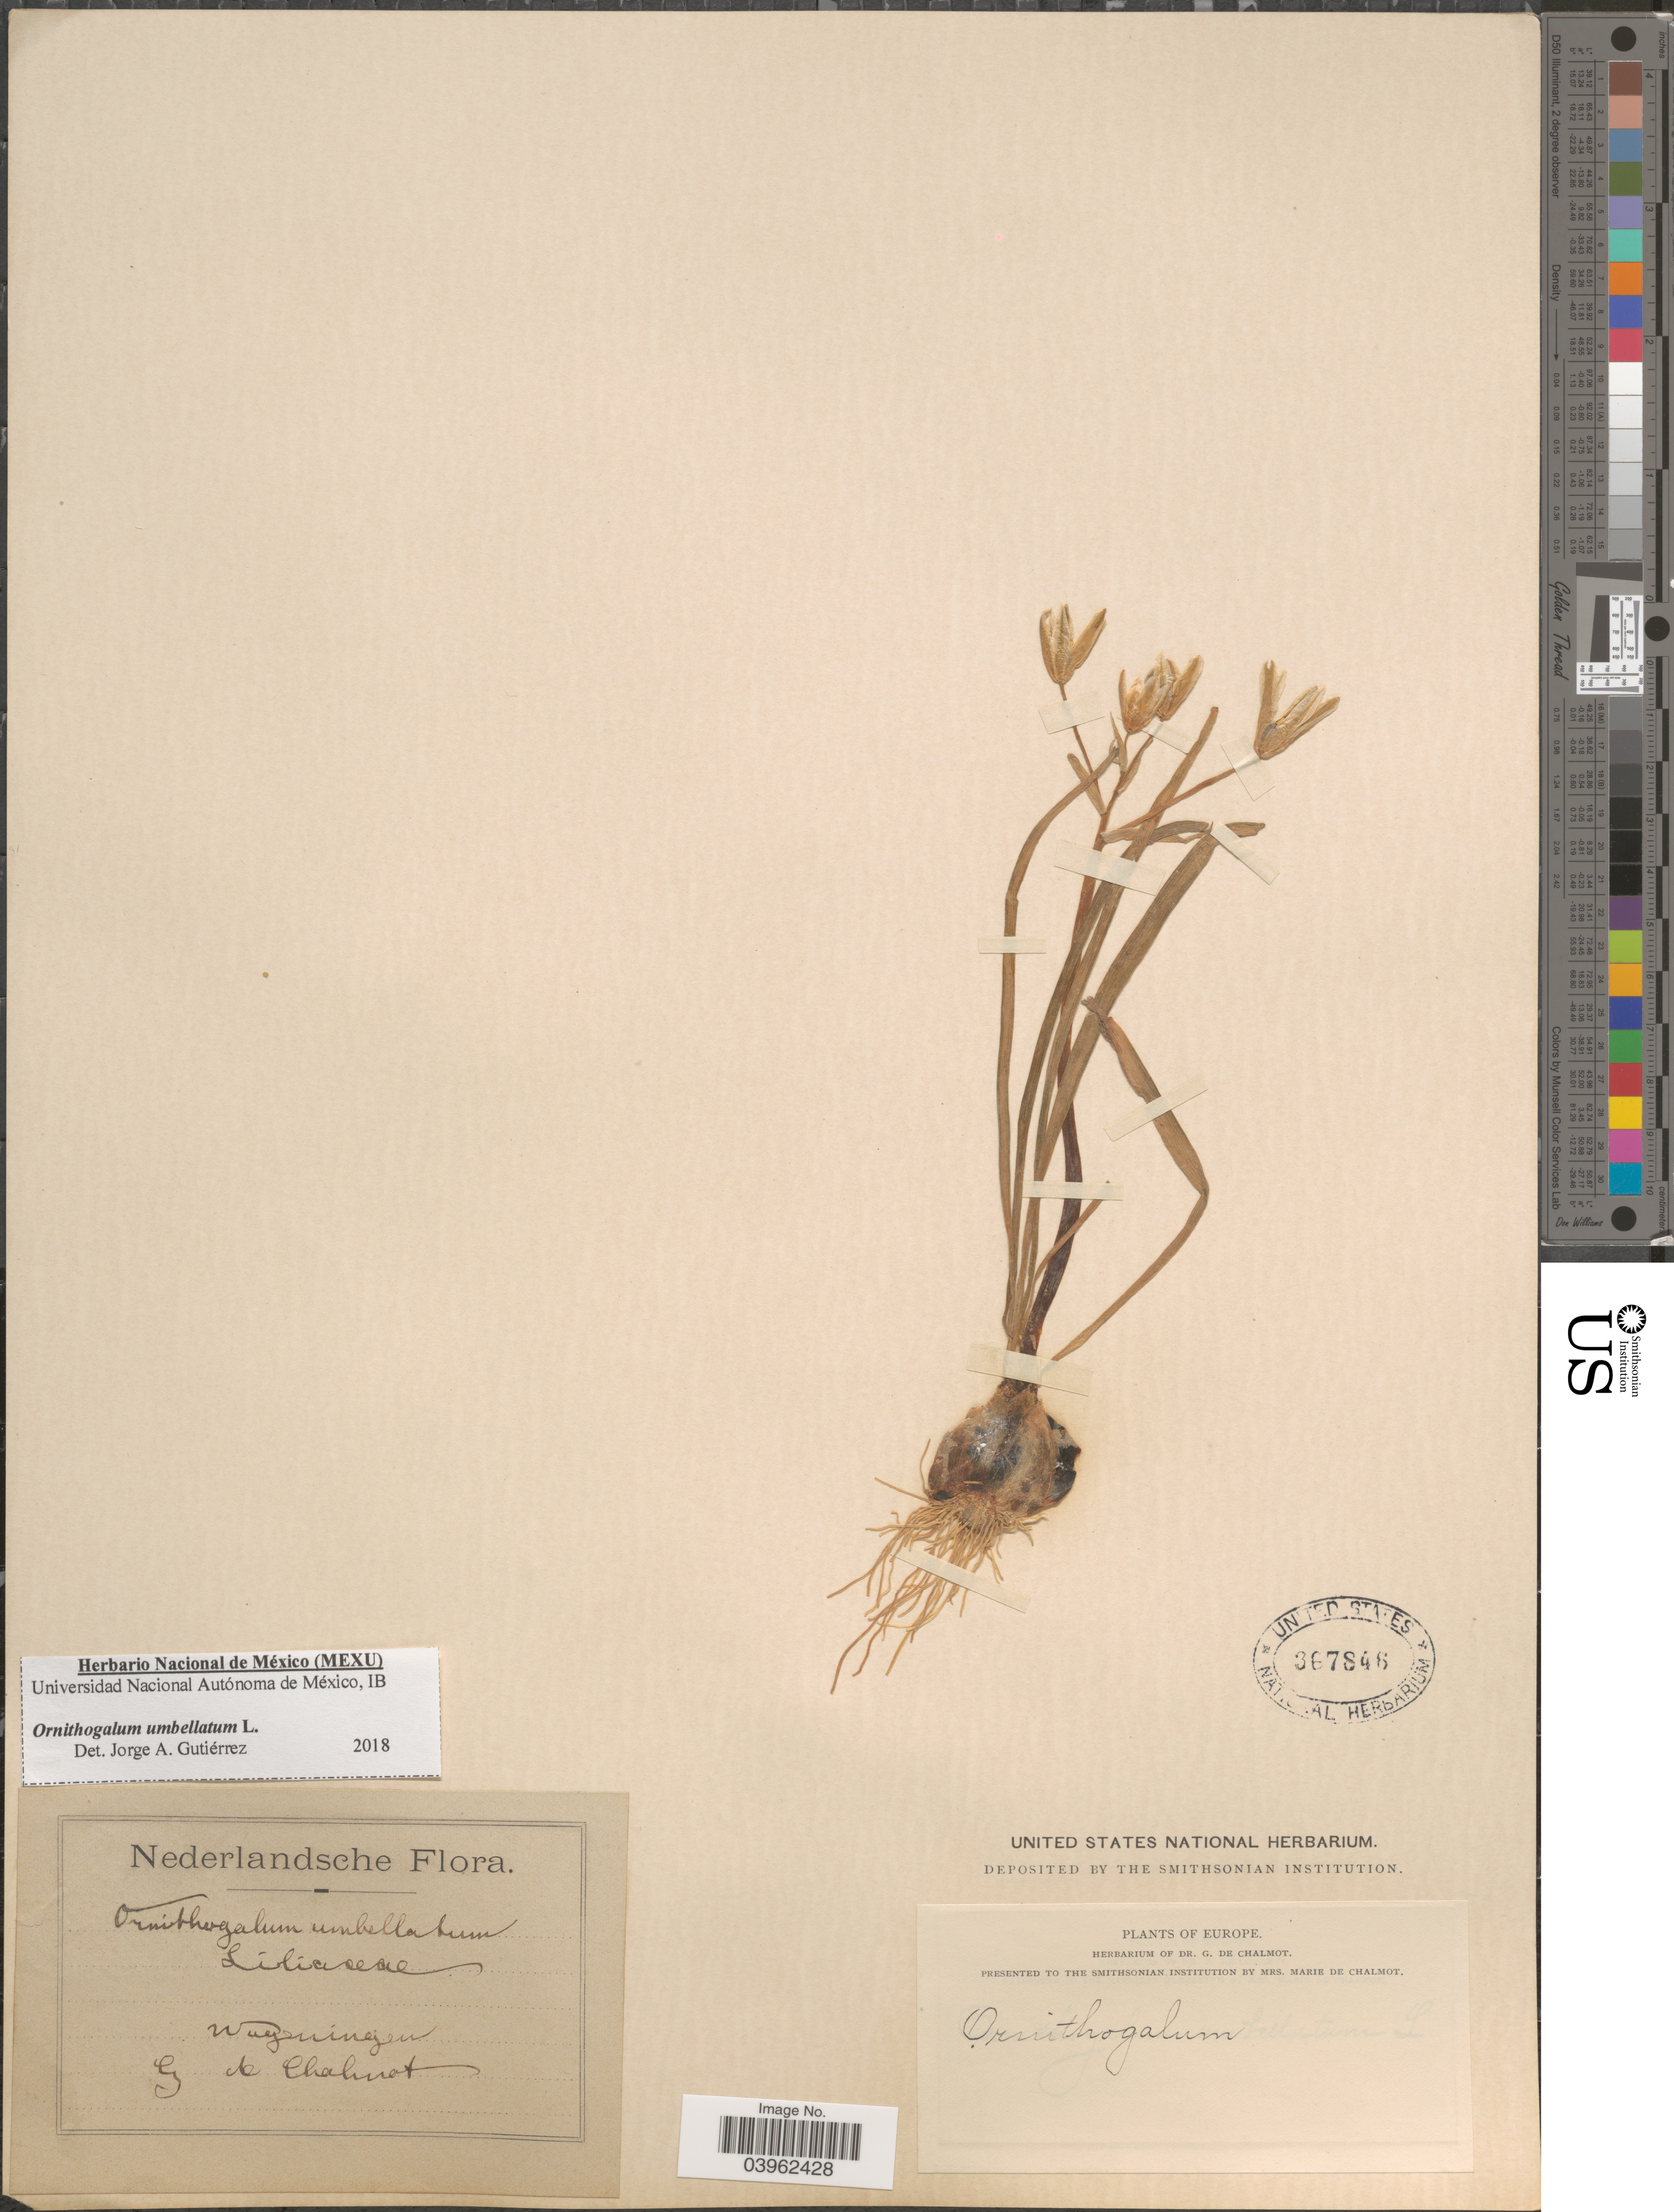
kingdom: Plantae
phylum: Tracheophyta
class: Liliopsida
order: Asparagales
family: Asparagaceae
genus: Ornithogalum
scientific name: Ornithogalum umbellatum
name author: L.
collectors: G. de Chalmot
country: Netherlands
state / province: Gelderland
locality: Nederlandsche. Wageningen.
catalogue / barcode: US 367846